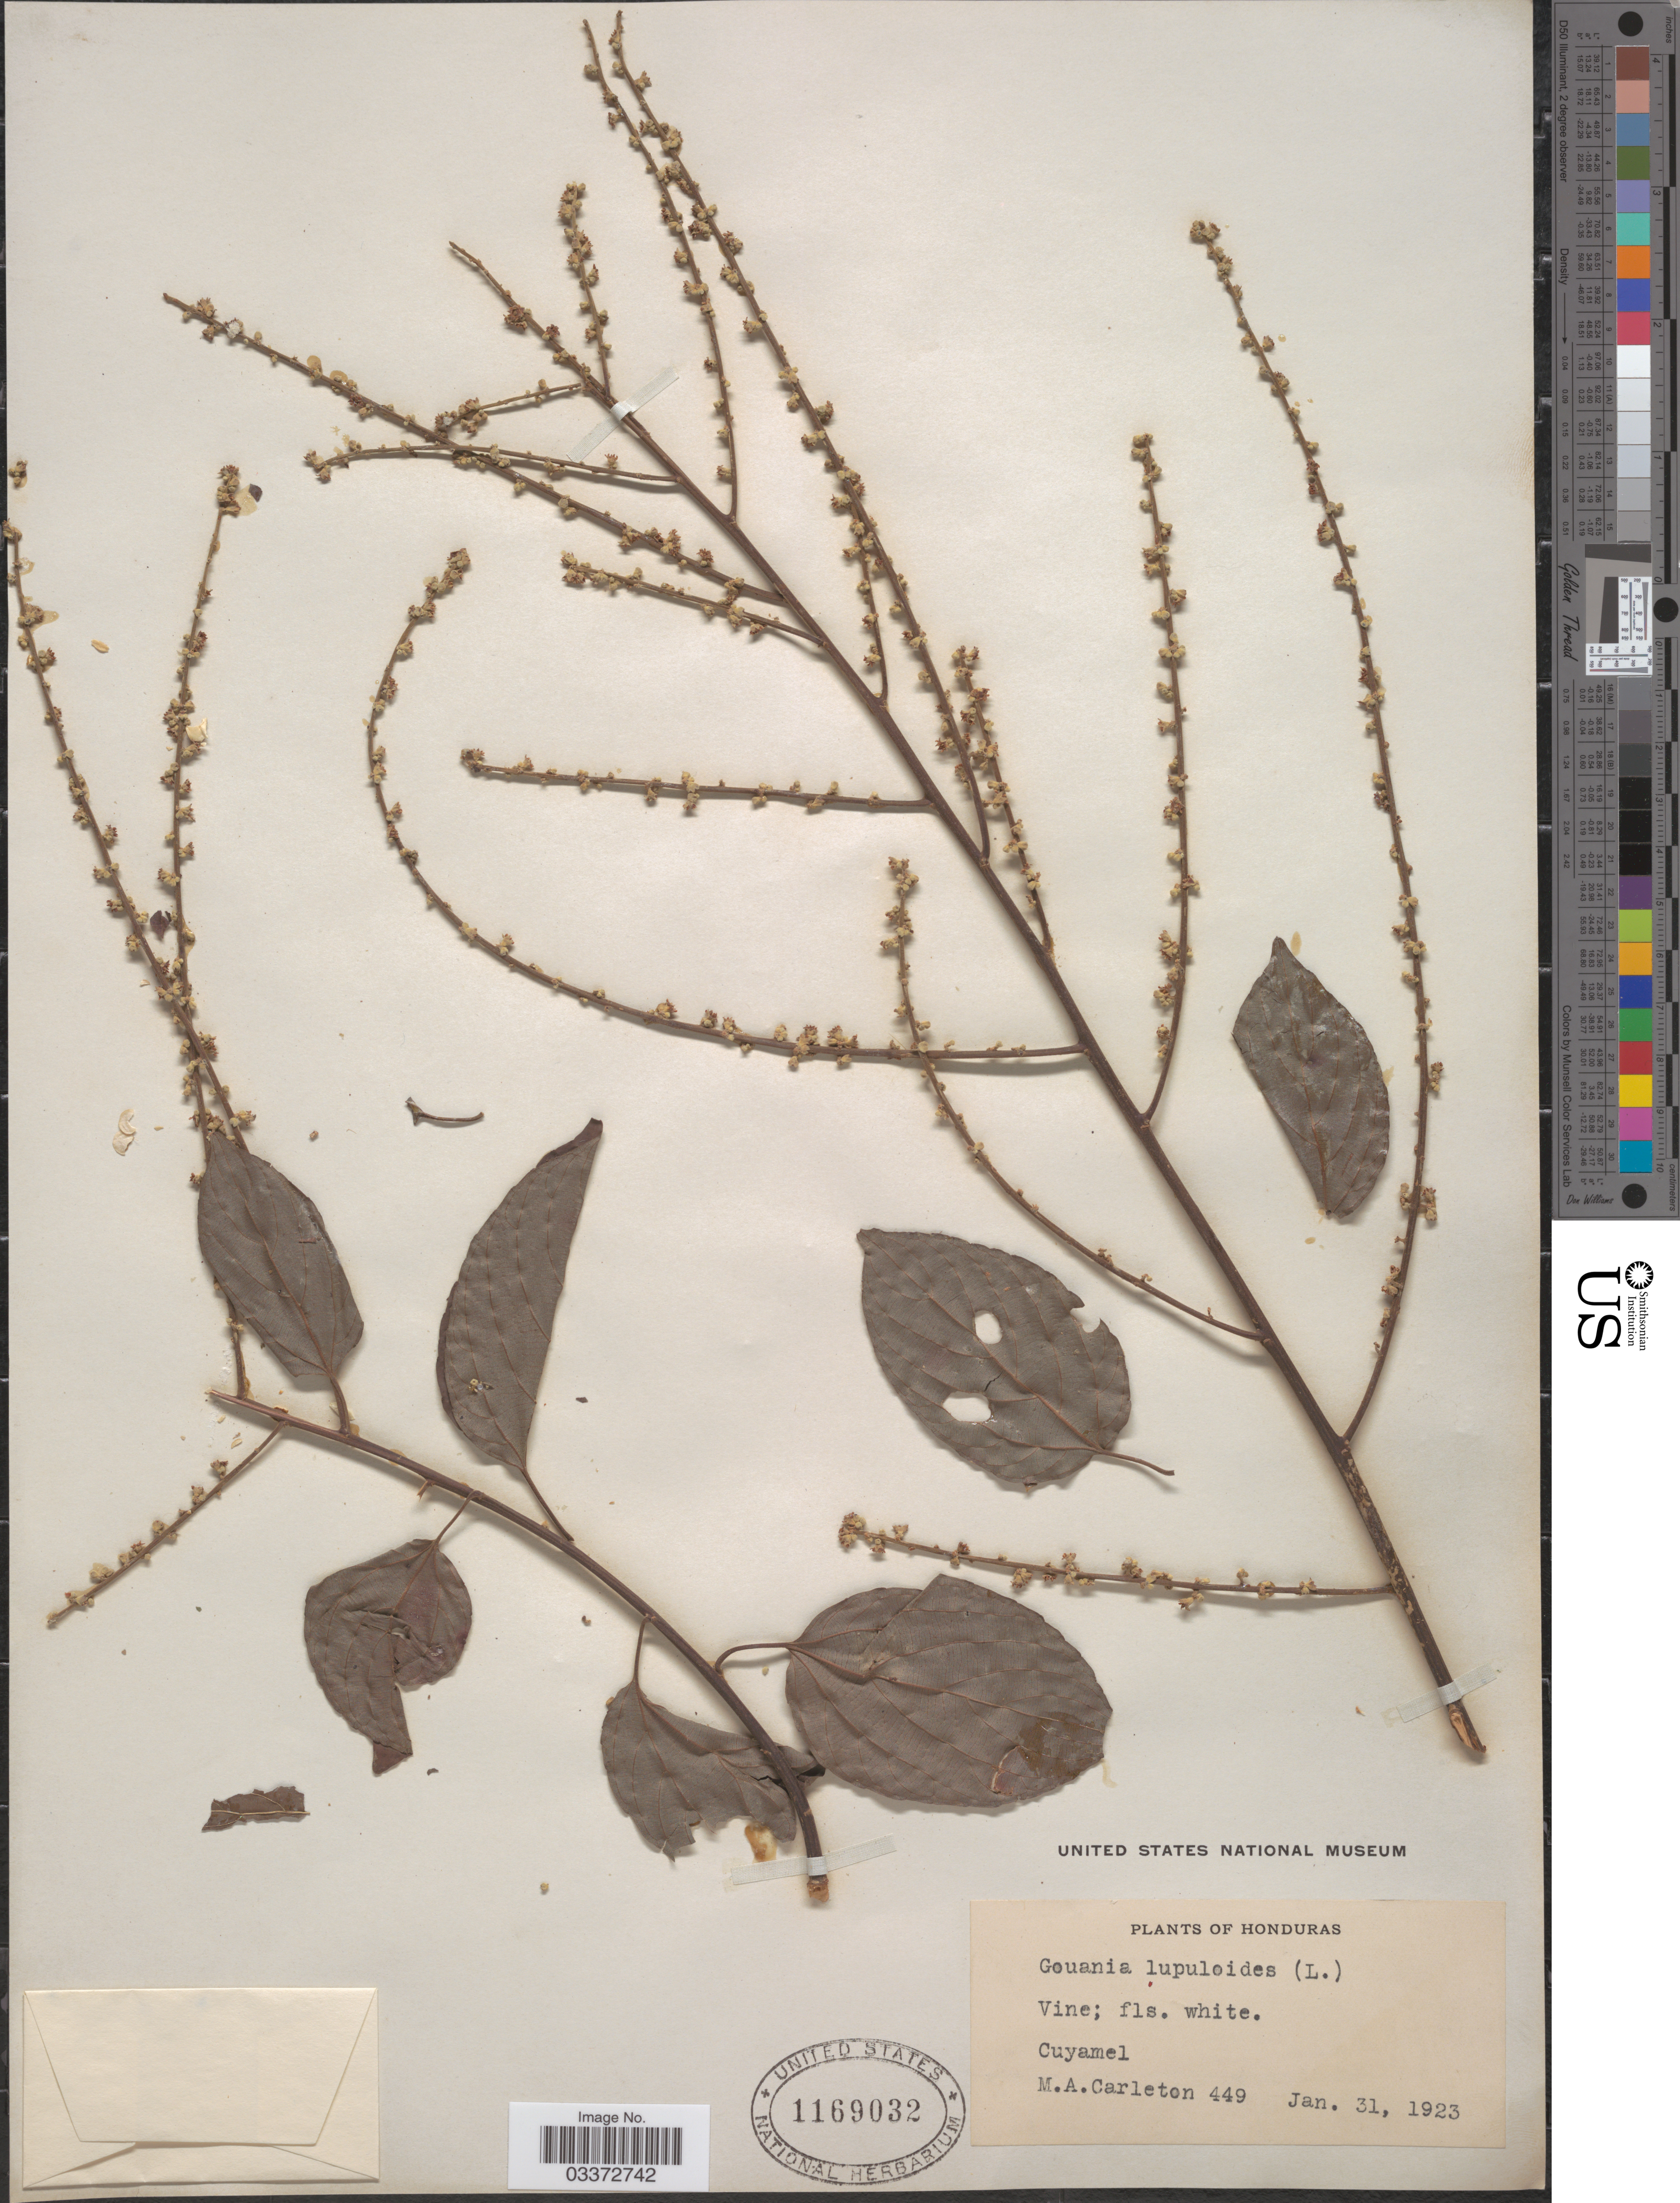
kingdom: Plantae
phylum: Tracheophyta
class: Magnoliopsida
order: Rosales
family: Rhamnaceae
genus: Gouania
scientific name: Gouania lupuloides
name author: (L.) Urb.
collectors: M. A. Carleton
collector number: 449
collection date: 1923-01-31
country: Honduras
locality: Cuyamel.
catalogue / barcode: US 1169032